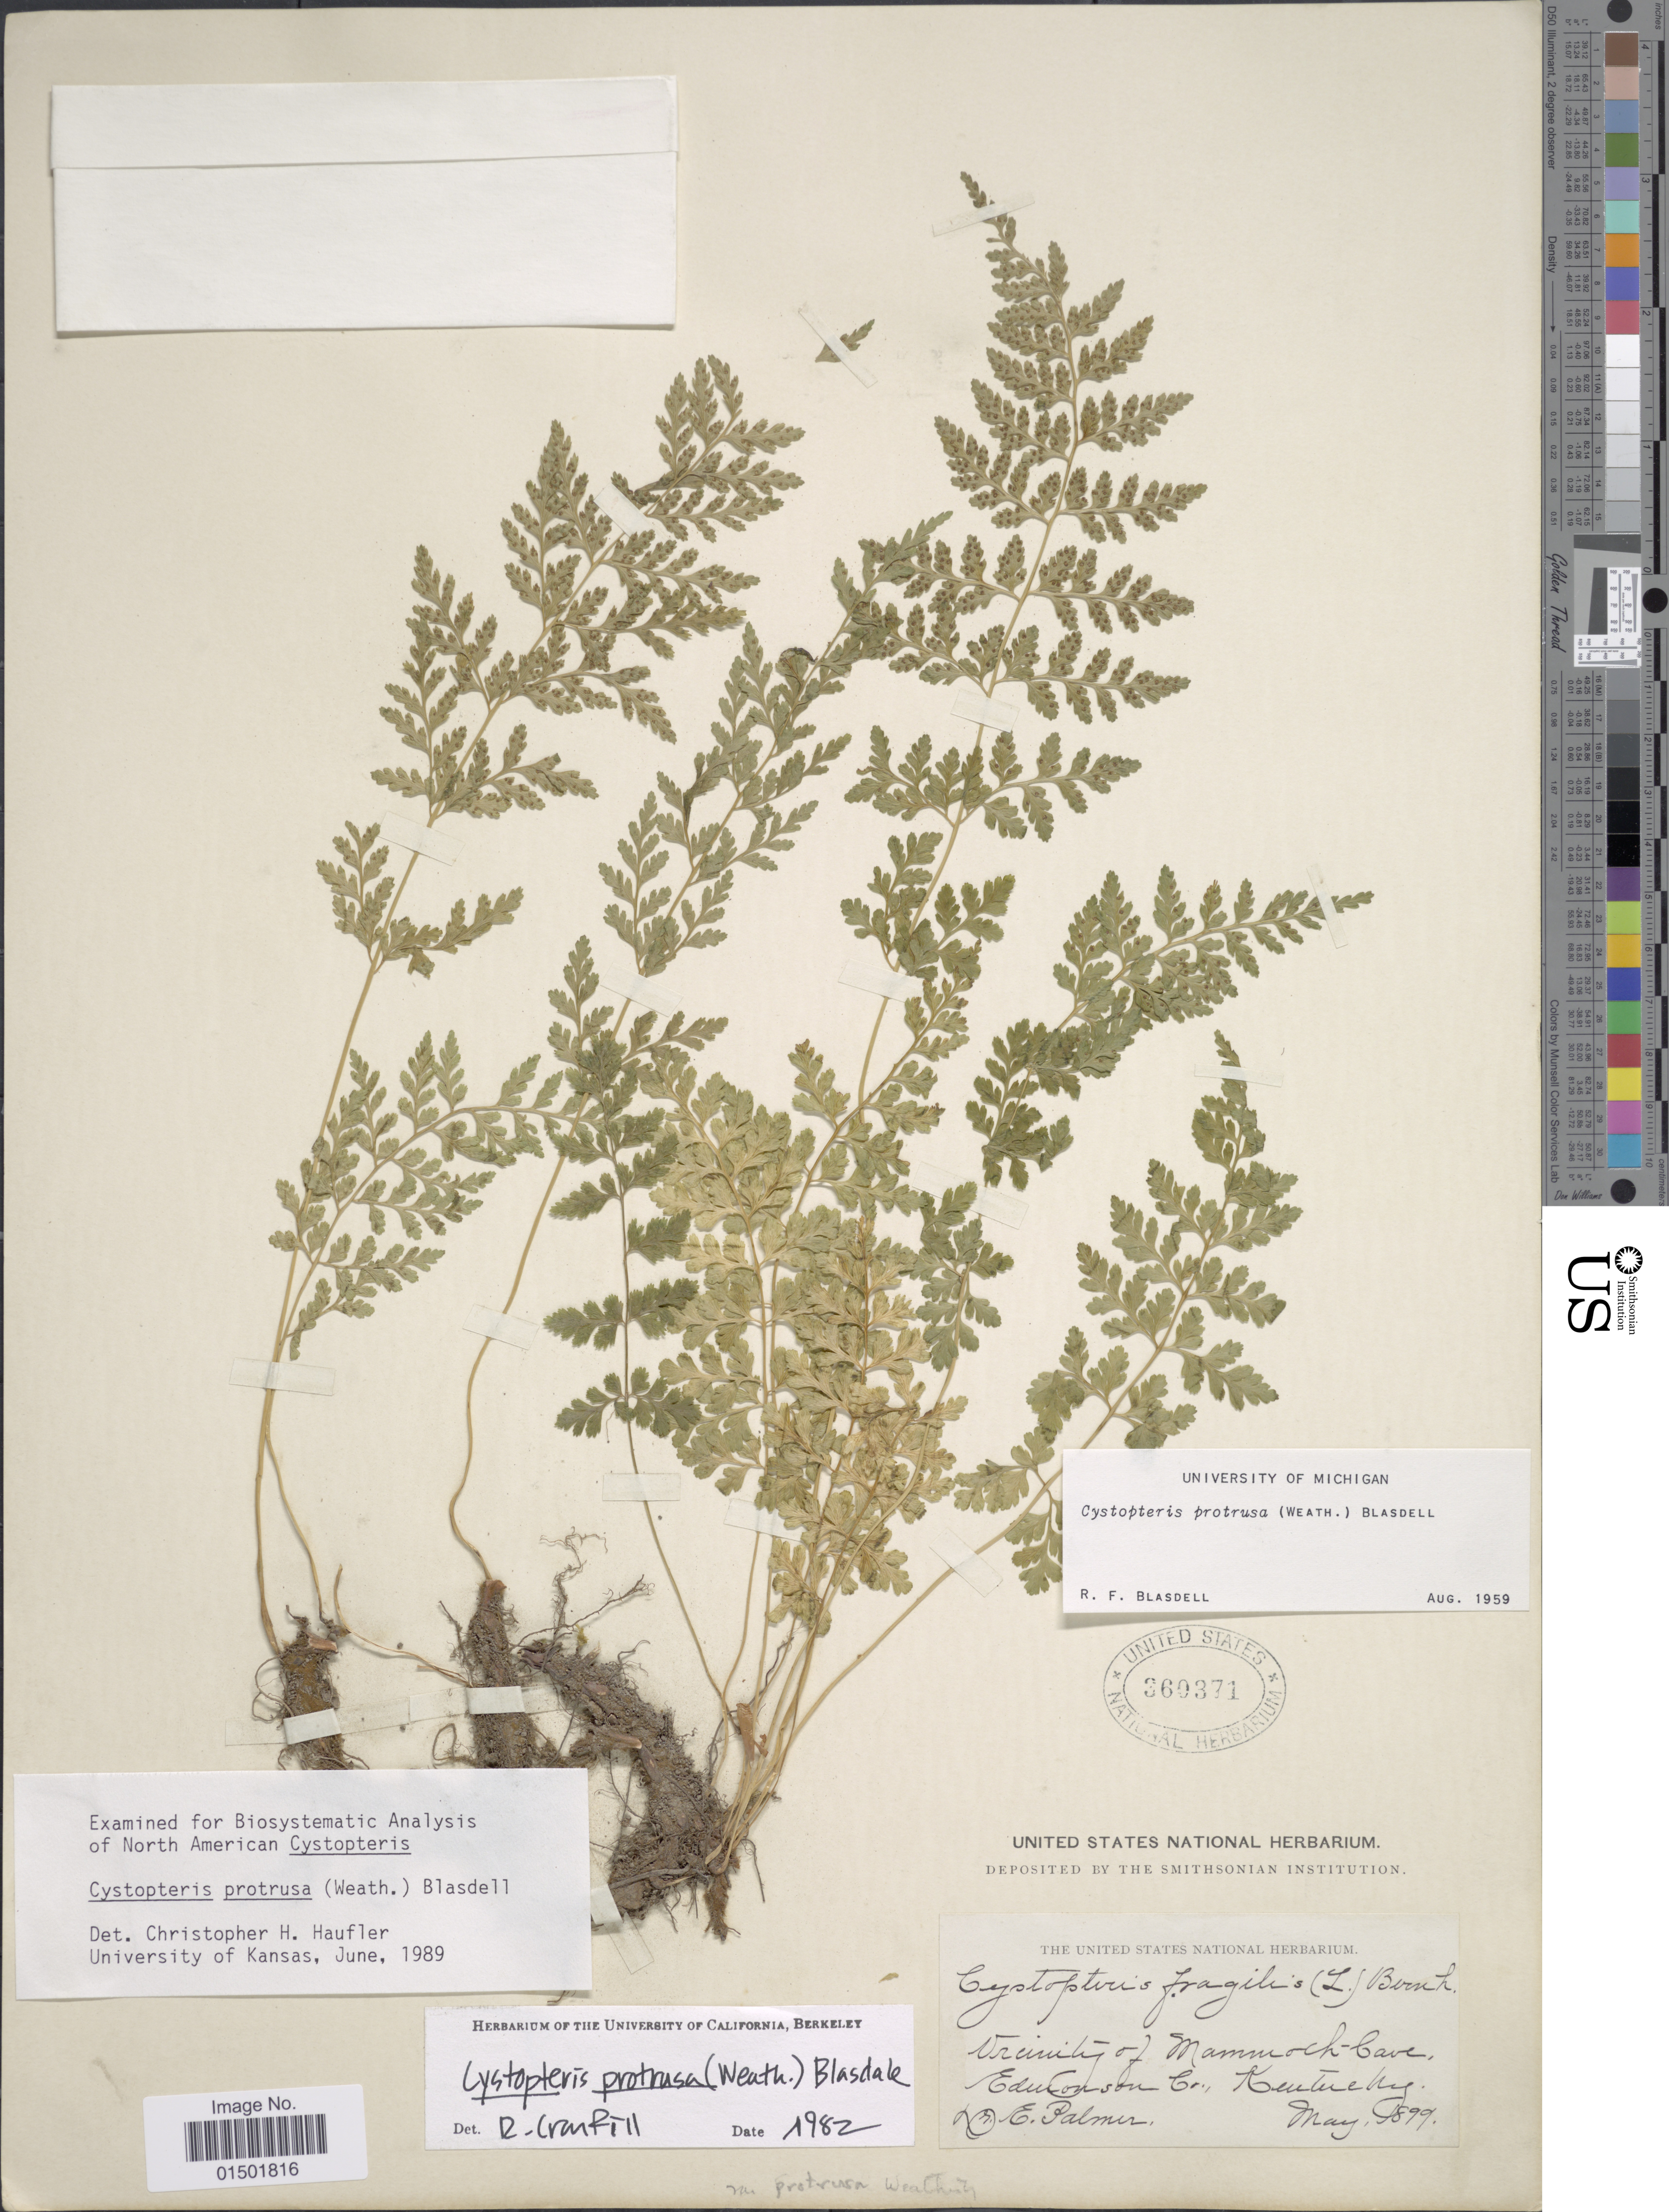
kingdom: Plantae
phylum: Tracheophyta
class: Polypodiopsida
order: Polypodiales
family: Cystopteridaceae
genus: Cystopteris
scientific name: Cystopteris protrusa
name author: (Weath.) Blasdell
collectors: E. Palmer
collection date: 1899-05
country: United States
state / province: Kentucky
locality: Vicinity of Mammoth-Cave, Edmonson Co.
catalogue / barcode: US 360371